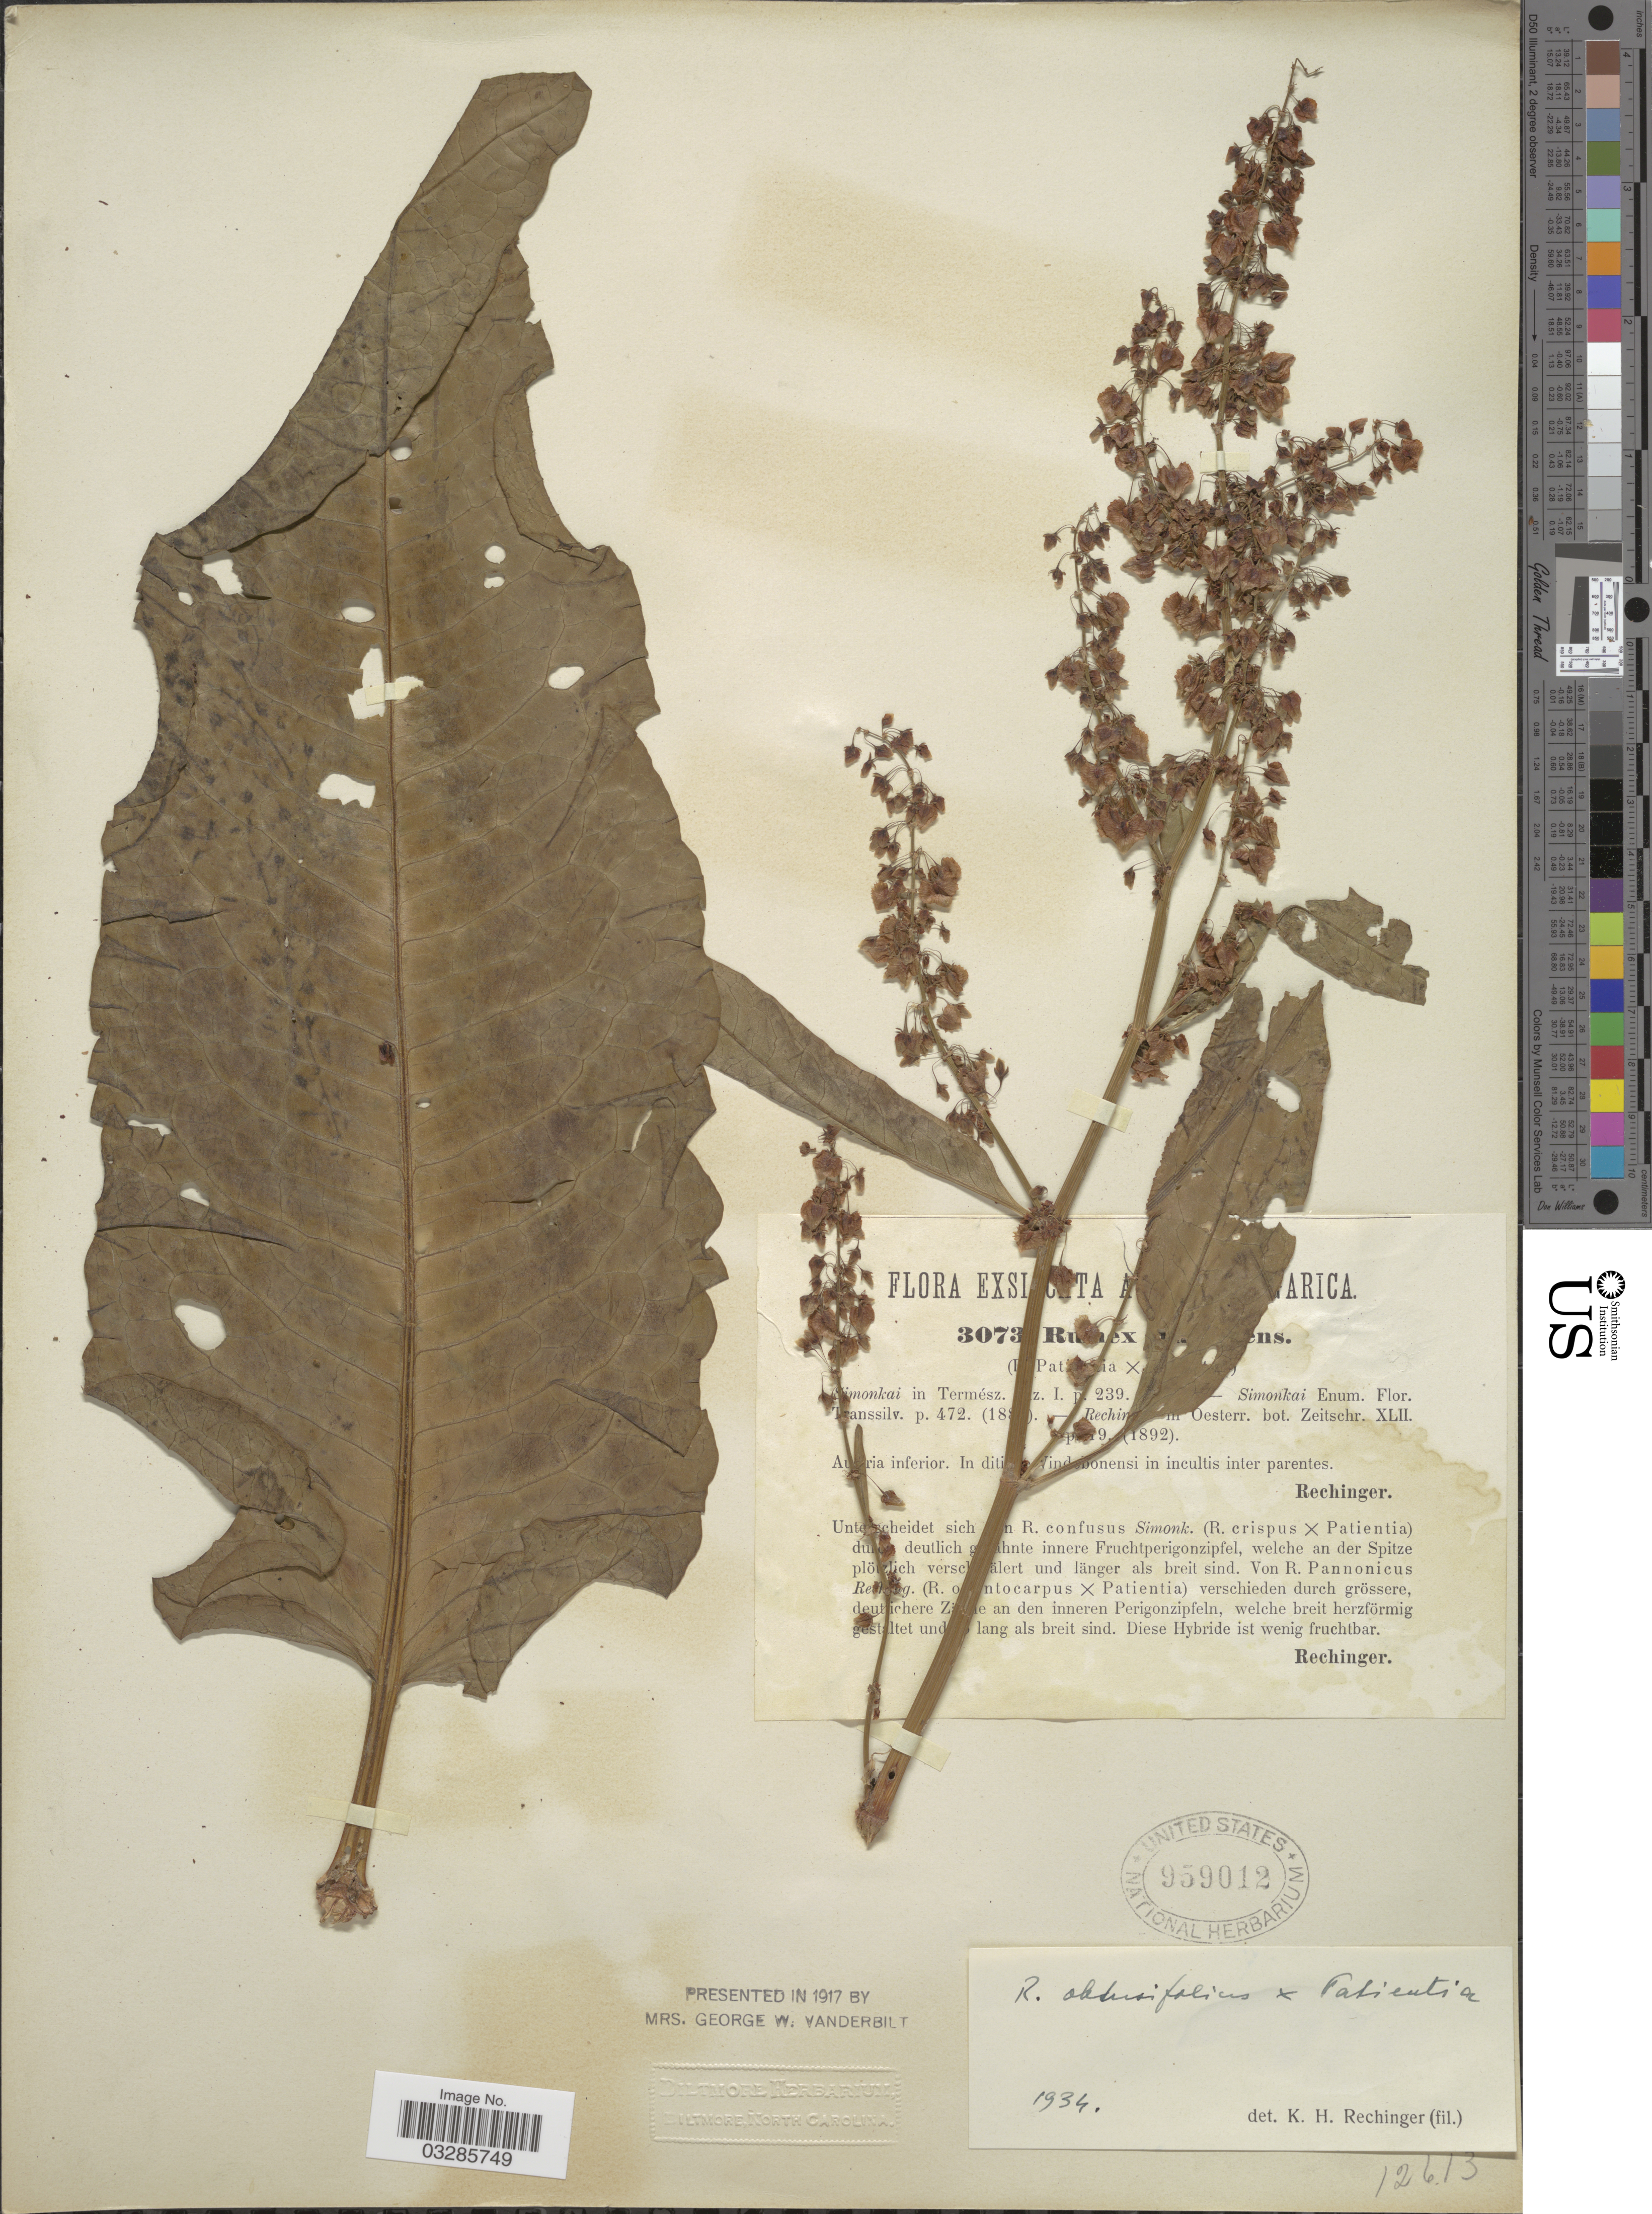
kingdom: Plantae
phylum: Tracheophyta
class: Magnoliopsida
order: Caryophyllales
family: Polygonaceae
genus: Rumex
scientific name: Rumex obtusifolius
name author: L.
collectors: -- Rechinger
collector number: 3073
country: Austria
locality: A [illegible text] arica, A [illegible text]ria inferior. In diti [illegible text] onensi in incultis iter parentes.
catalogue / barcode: US 959012